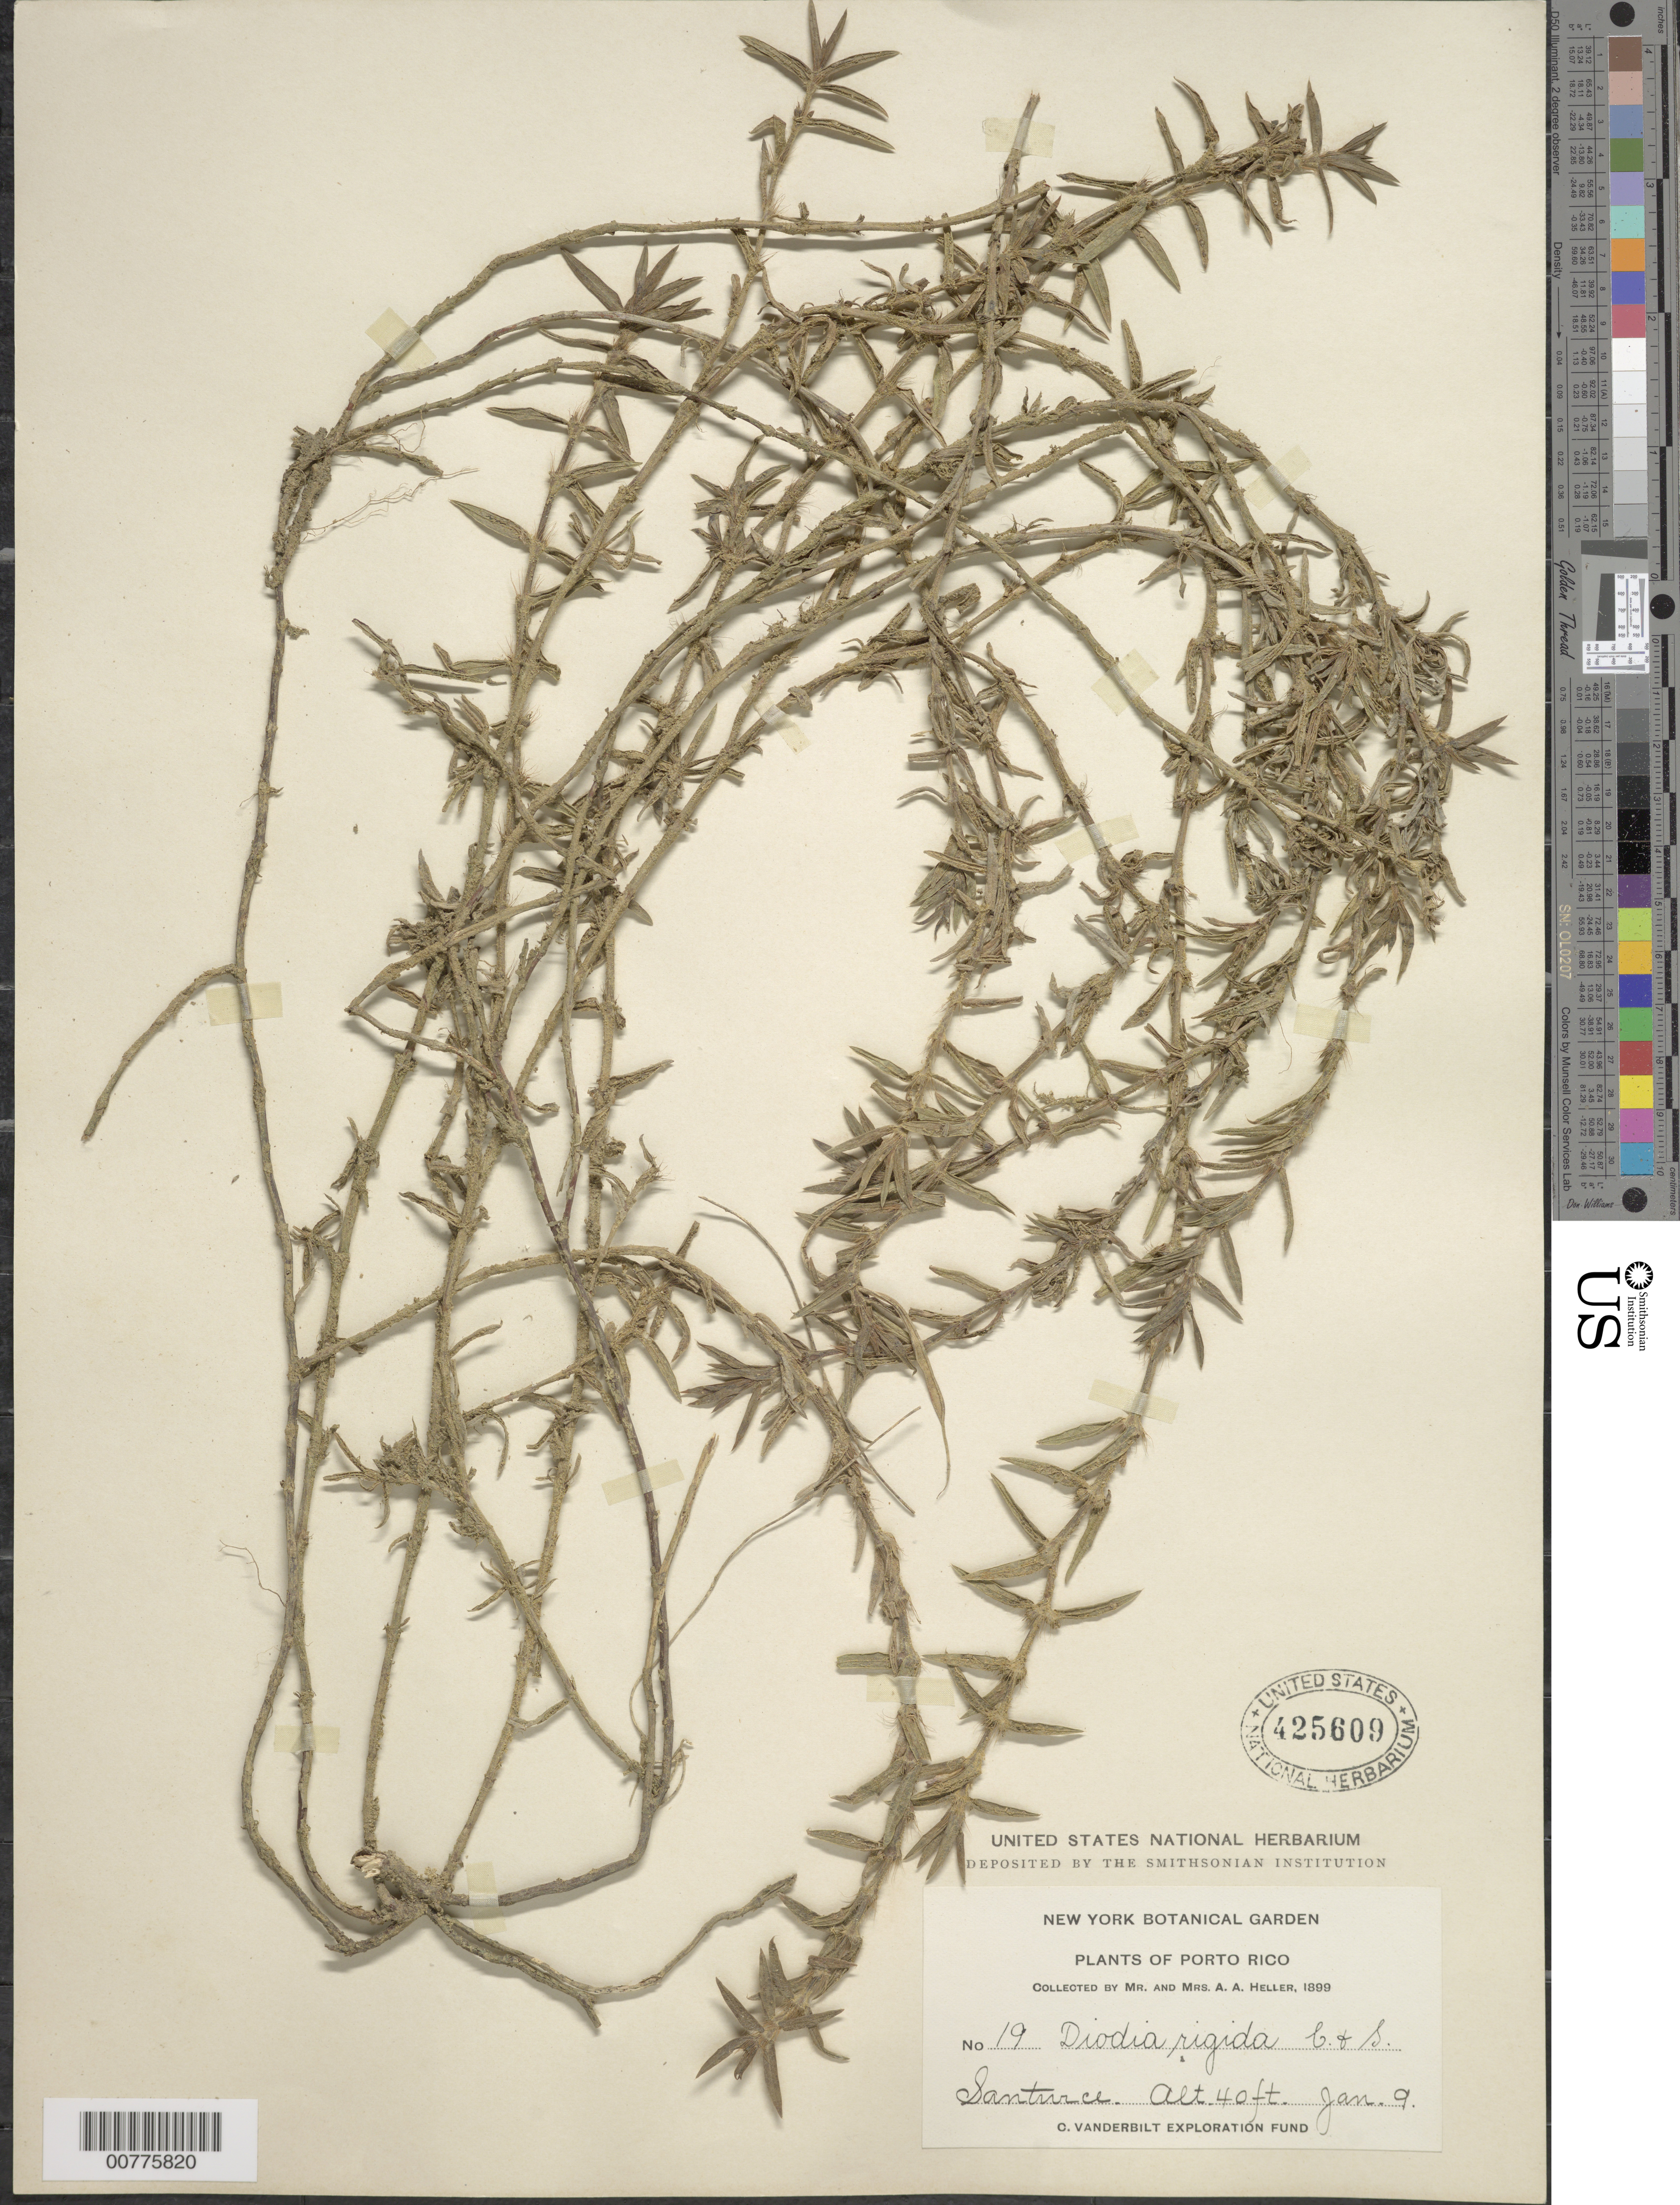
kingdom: Plantae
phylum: Tracheophyta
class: Magnoliopsida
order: Gentianales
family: Rubiaceae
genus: Diodella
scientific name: Diodella apiculata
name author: (Willd. ex Roem. & Schult.) Bacigalupo & E.L. Cabral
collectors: A. A. Heller & E. G. Heller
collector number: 19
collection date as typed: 09 Jan 1899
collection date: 1899-01-09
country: Puerto Rico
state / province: San Juan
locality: Santurce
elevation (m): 12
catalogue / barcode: US 425609